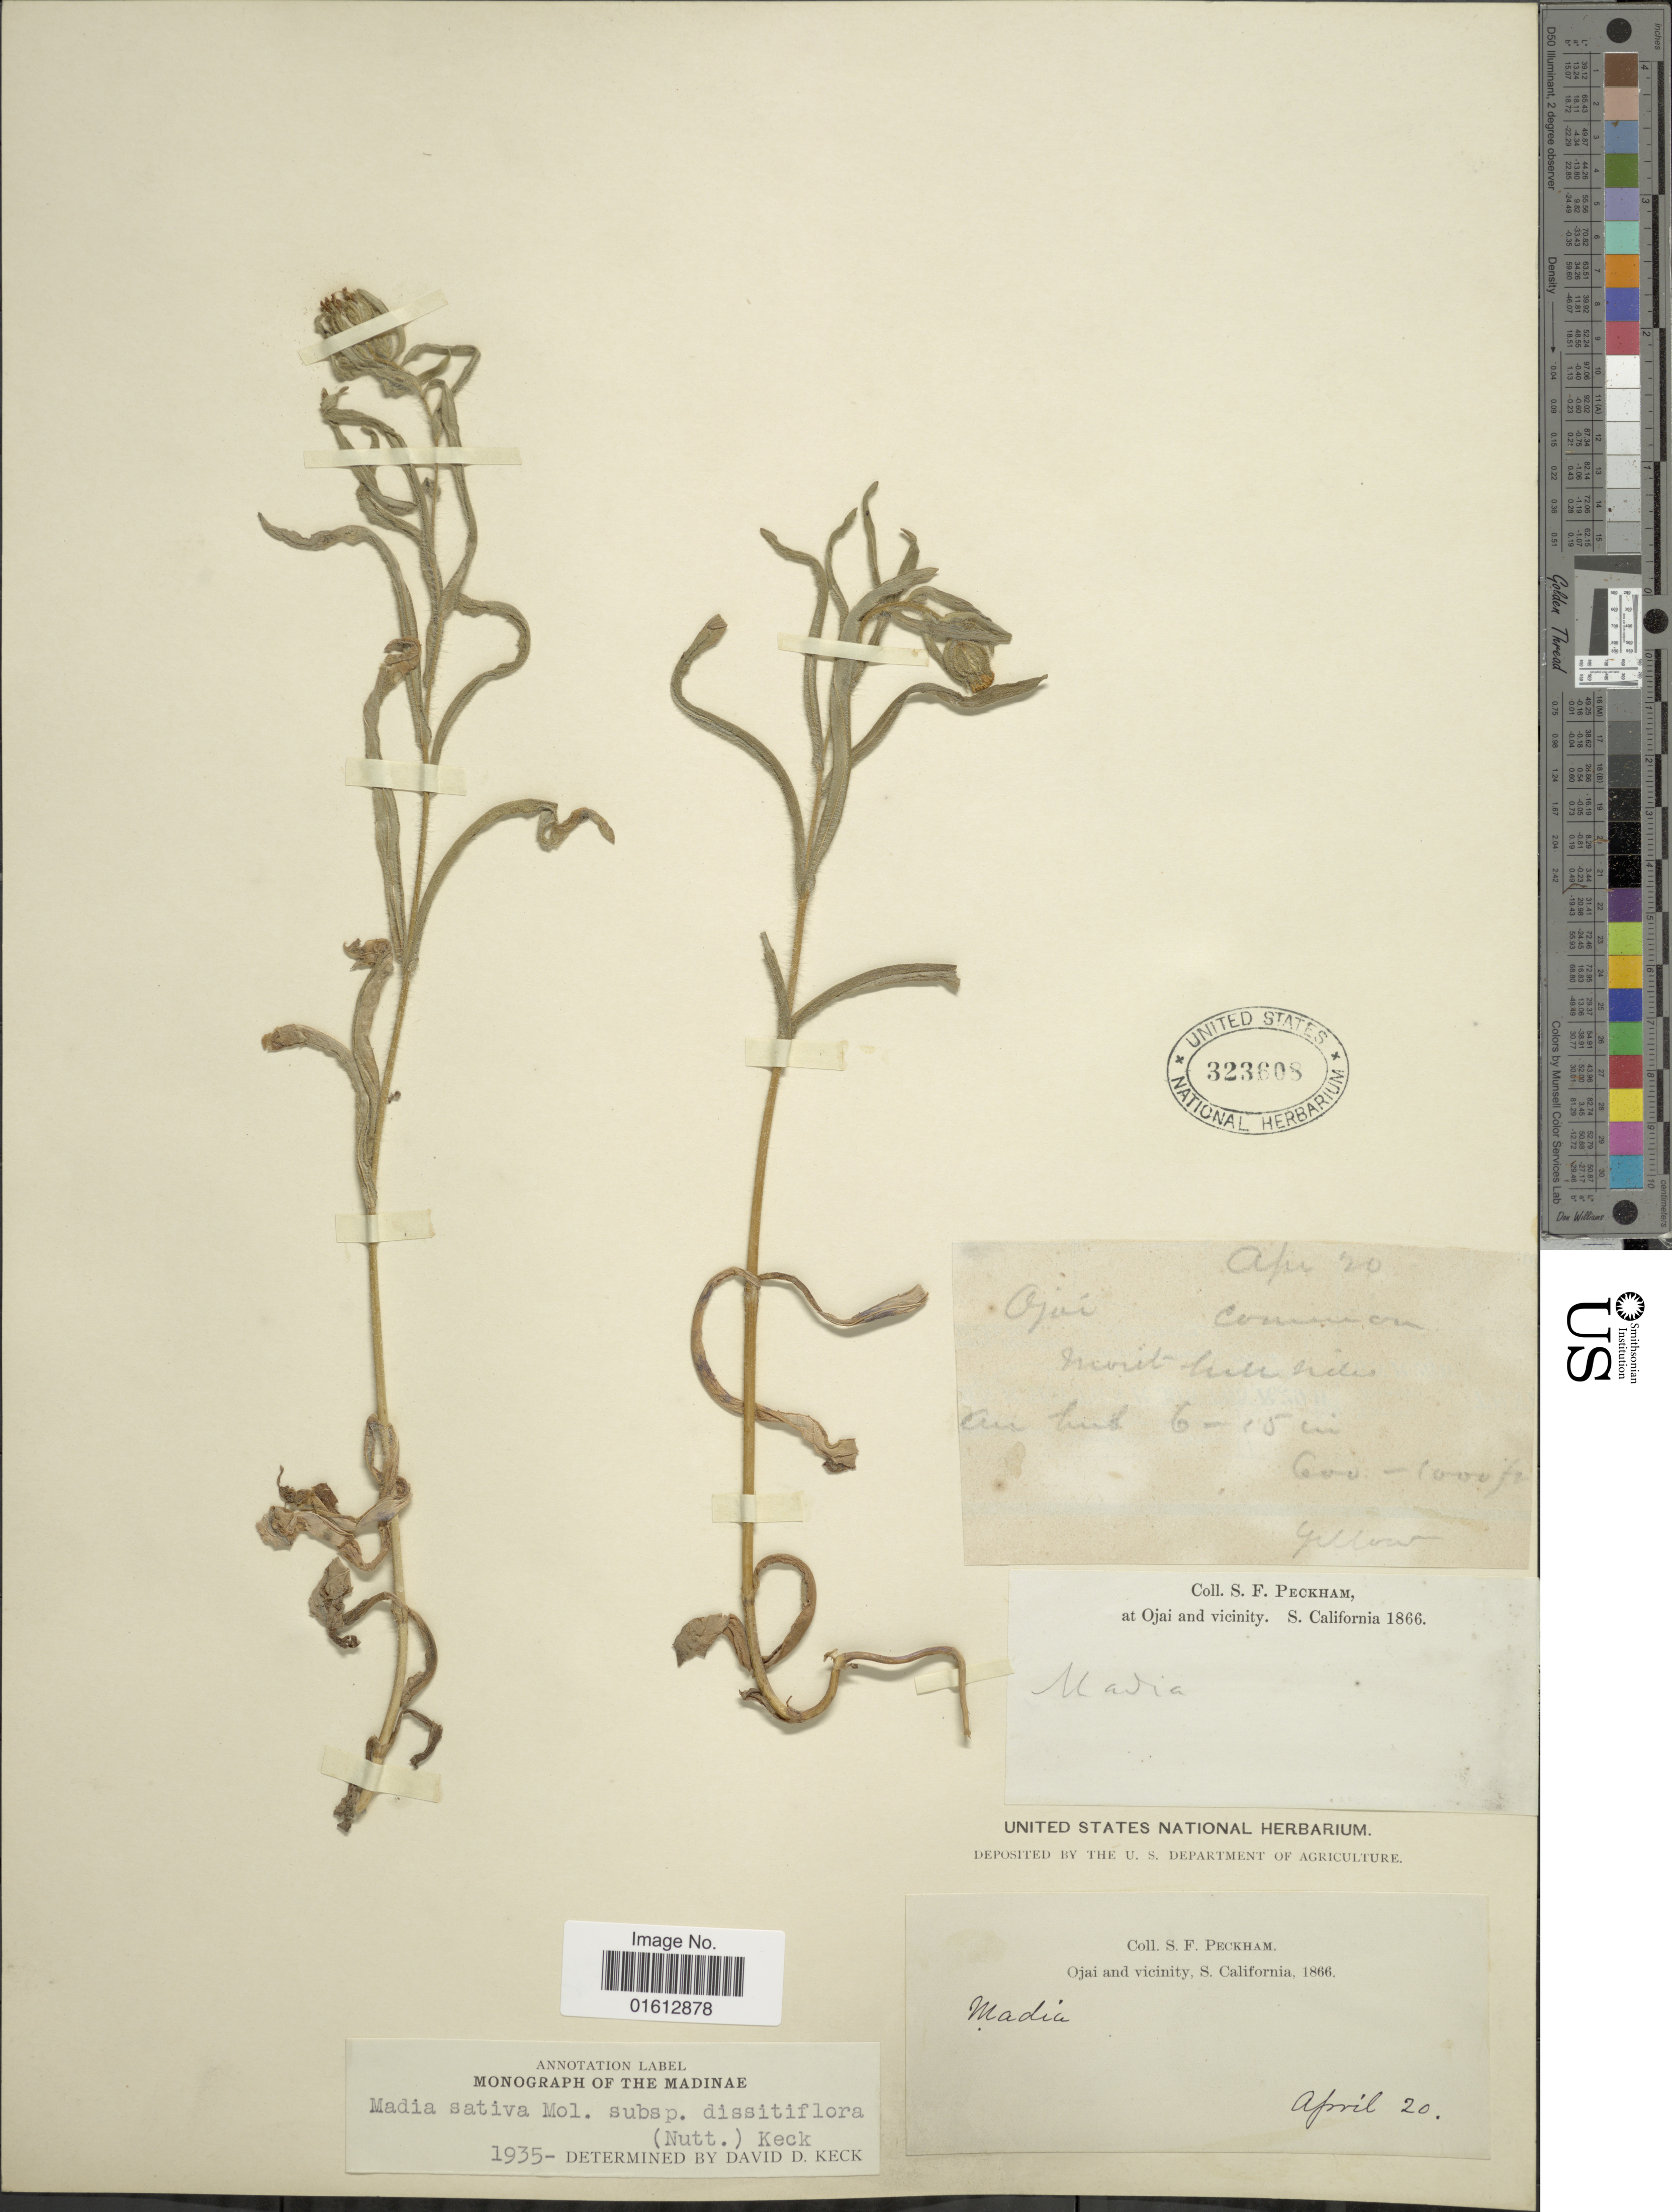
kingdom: Plantae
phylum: Tracheophyta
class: Magnoliopsida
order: Asterales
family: Asteraceae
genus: Madia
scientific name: Madia gracilis subsp. gracilis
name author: (Sm.) D.D. Keck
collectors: S. Peckham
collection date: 1866-04-20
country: United States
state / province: California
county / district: Ventura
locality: S. California, Ojai and vicinity.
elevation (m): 183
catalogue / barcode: US 323608